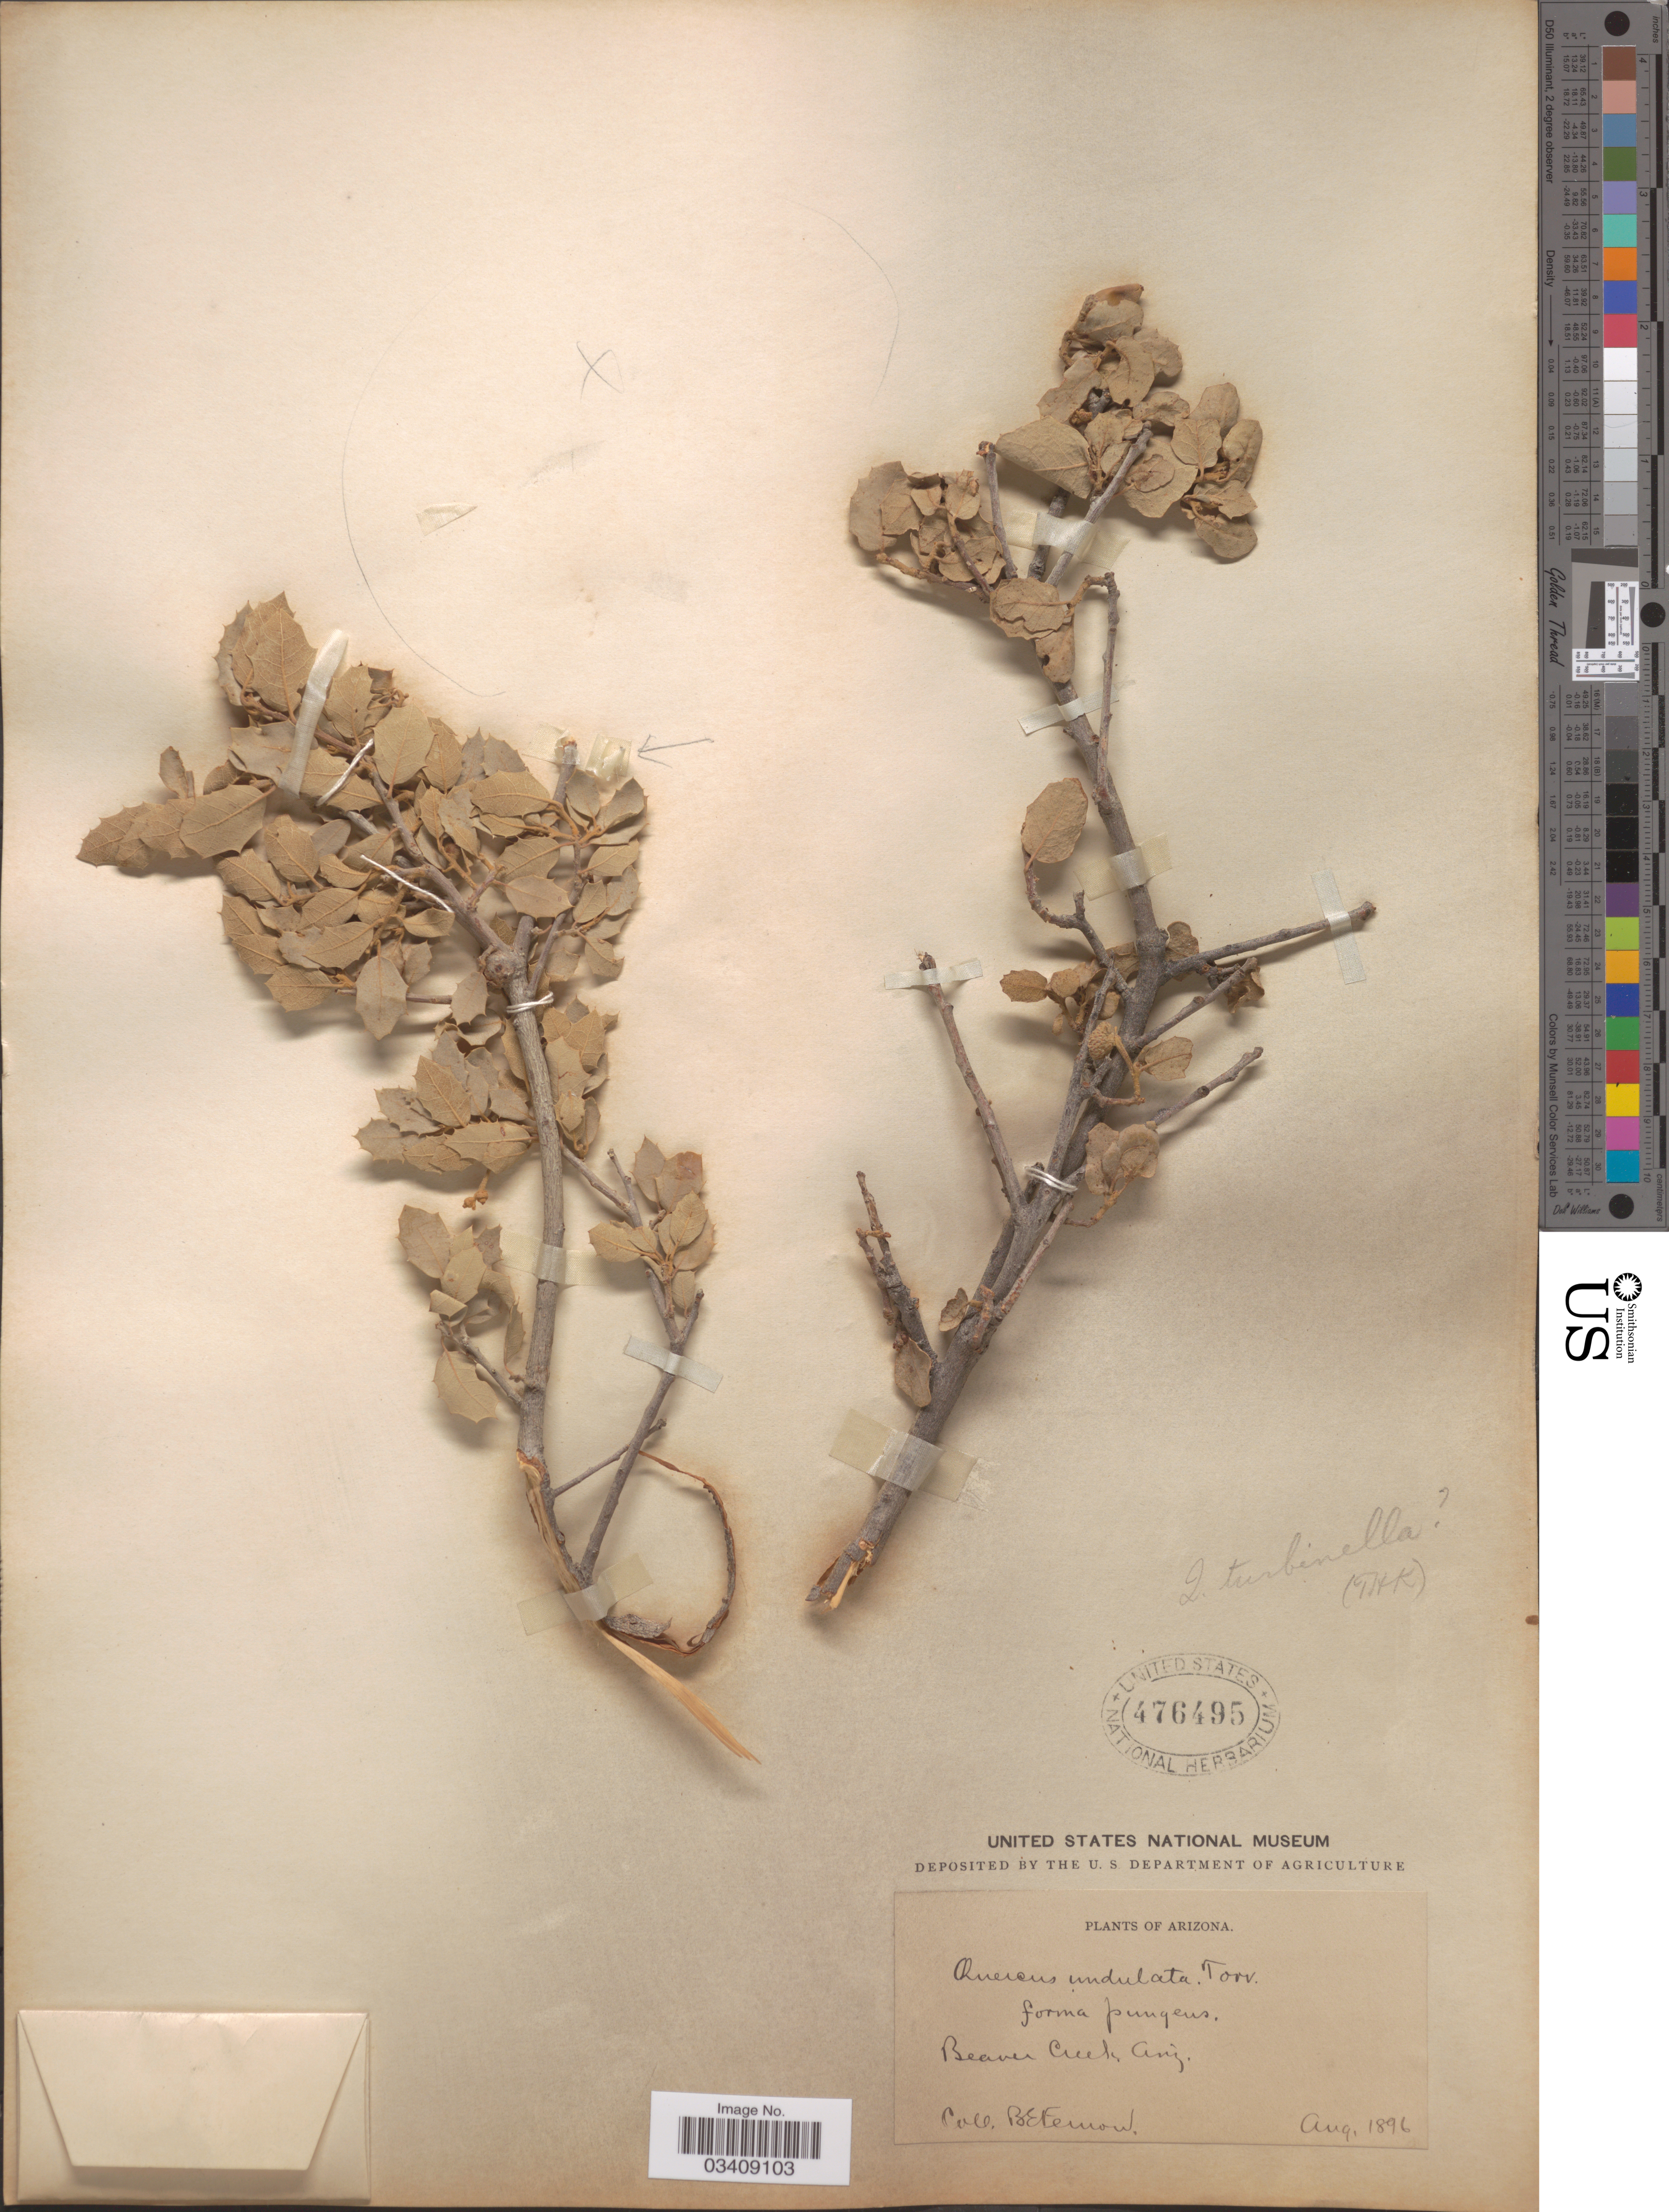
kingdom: Plantae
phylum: Tracheophyta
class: Magnoliopsida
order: Fagales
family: Fagaceae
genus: Quercus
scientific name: Quercus turbinella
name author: Greene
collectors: B. Fernow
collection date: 1896-08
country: United States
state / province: Arizona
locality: Beaver Creek.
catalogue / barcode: US 476495